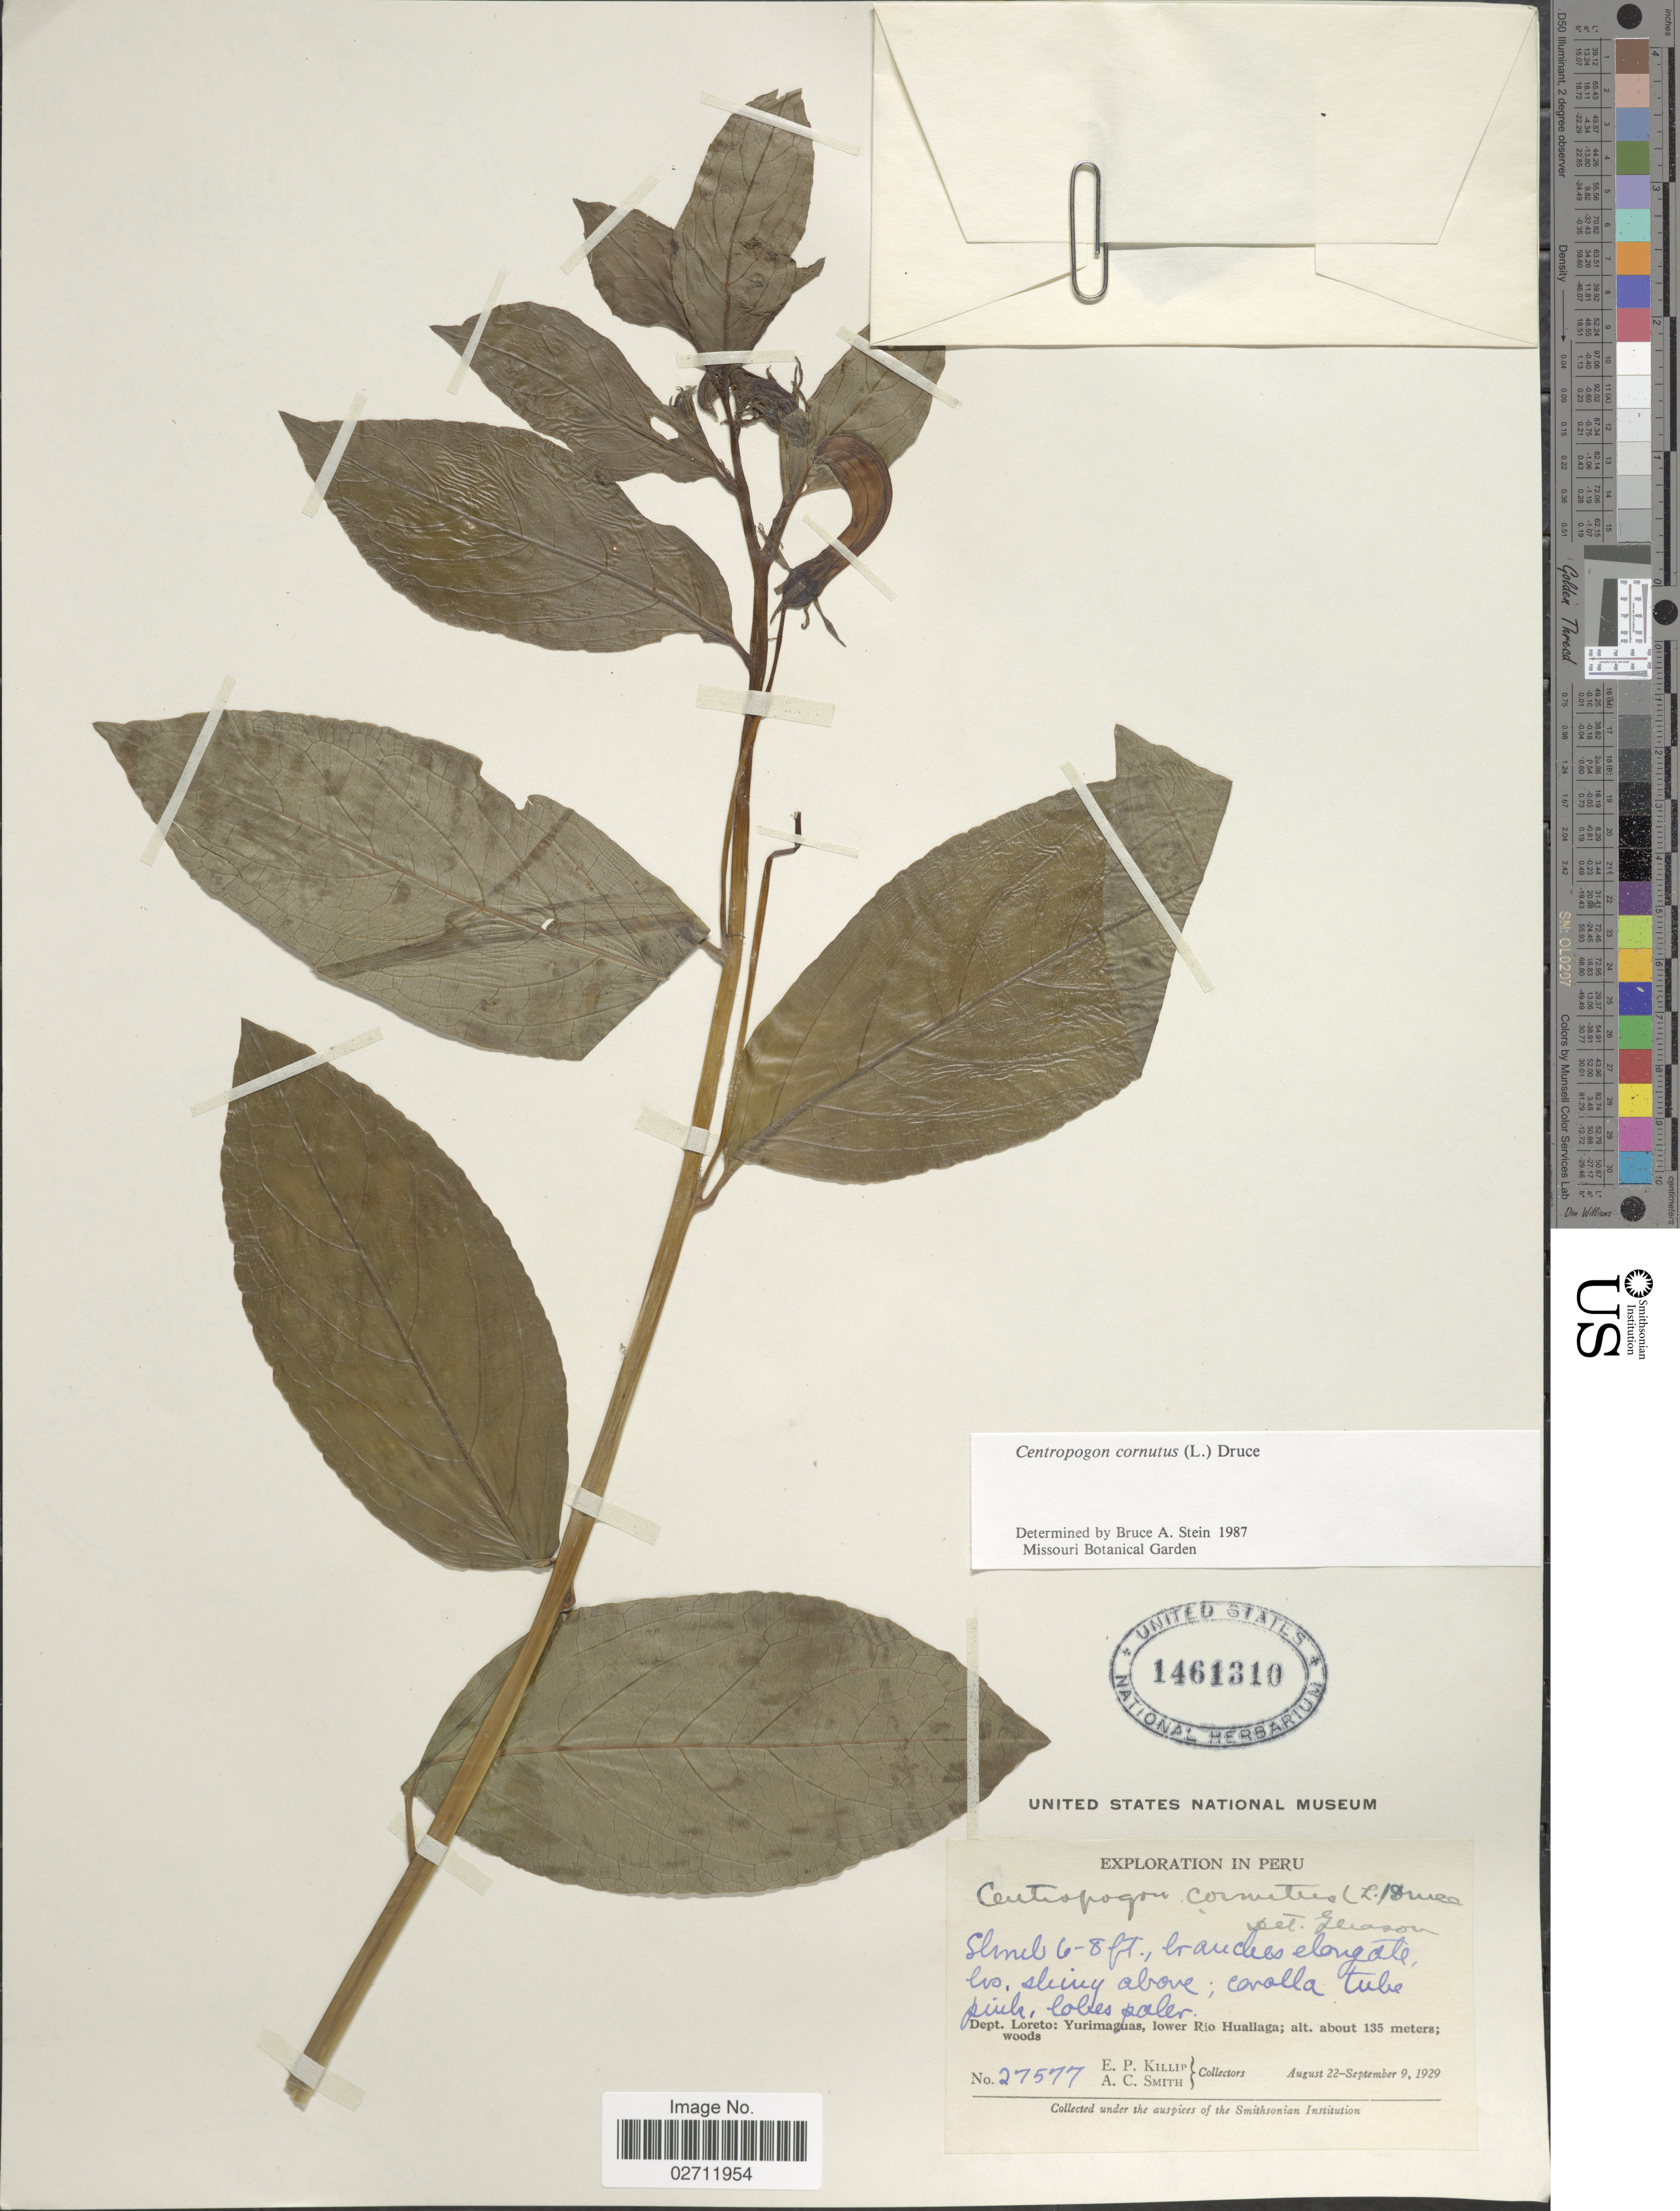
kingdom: Plantae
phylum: Tracheophyta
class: Magnoliopsida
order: Asterales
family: Campanulaceae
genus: Centropogon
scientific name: Centropogon cornutus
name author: (L.) Druce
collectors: E. P. Killip & A. C. Smith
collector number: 27577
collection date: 1929-08-22/1929-09-09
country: Peru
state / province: Loreto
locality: Yurimaguas, lower Rio Huallaga.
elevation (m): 135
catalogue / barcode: US 1461310